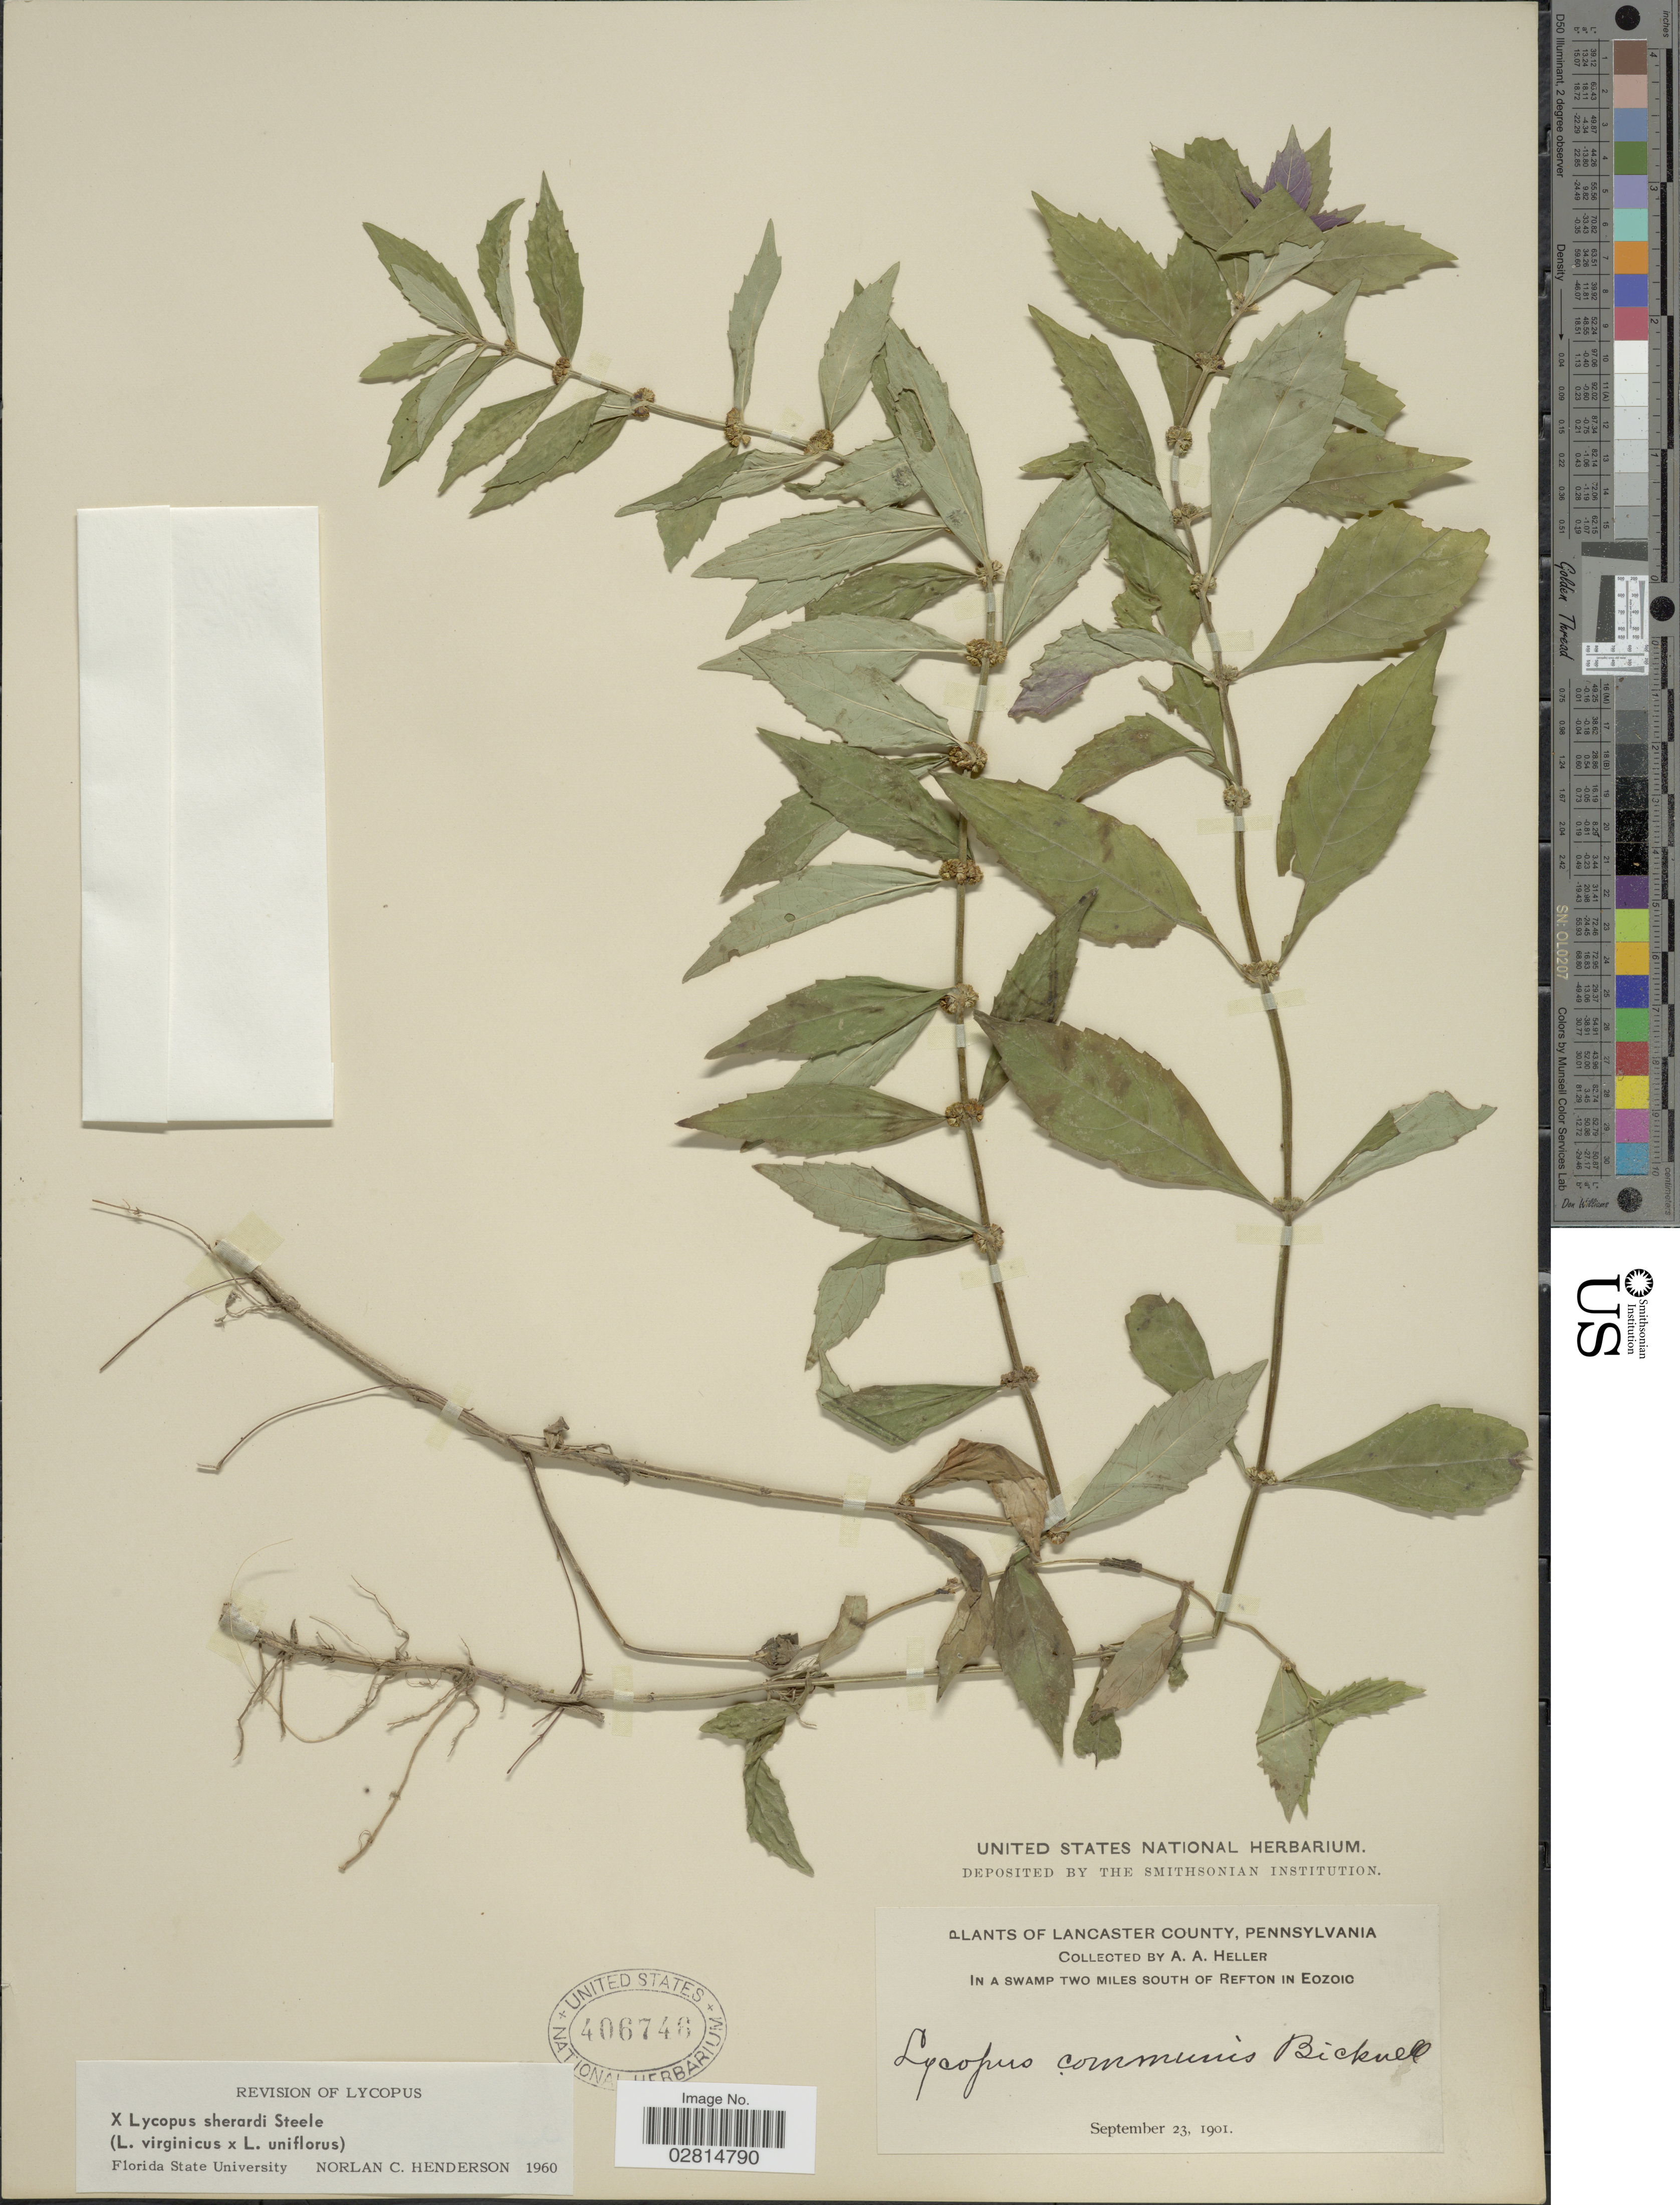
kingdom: Plantae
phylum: Tracheophyta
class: Magnoliopsida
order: Lamiales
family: Lamiaceae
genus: Lycopus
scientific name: Lycopus x sherardii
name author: E.S. Steele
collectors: A. A. Heller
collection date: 1901-09-23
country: United States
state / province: Pennsylvania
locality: Lancaster County. In a swamp two miles south of Refton in Eozoic.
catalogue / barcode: US 406746